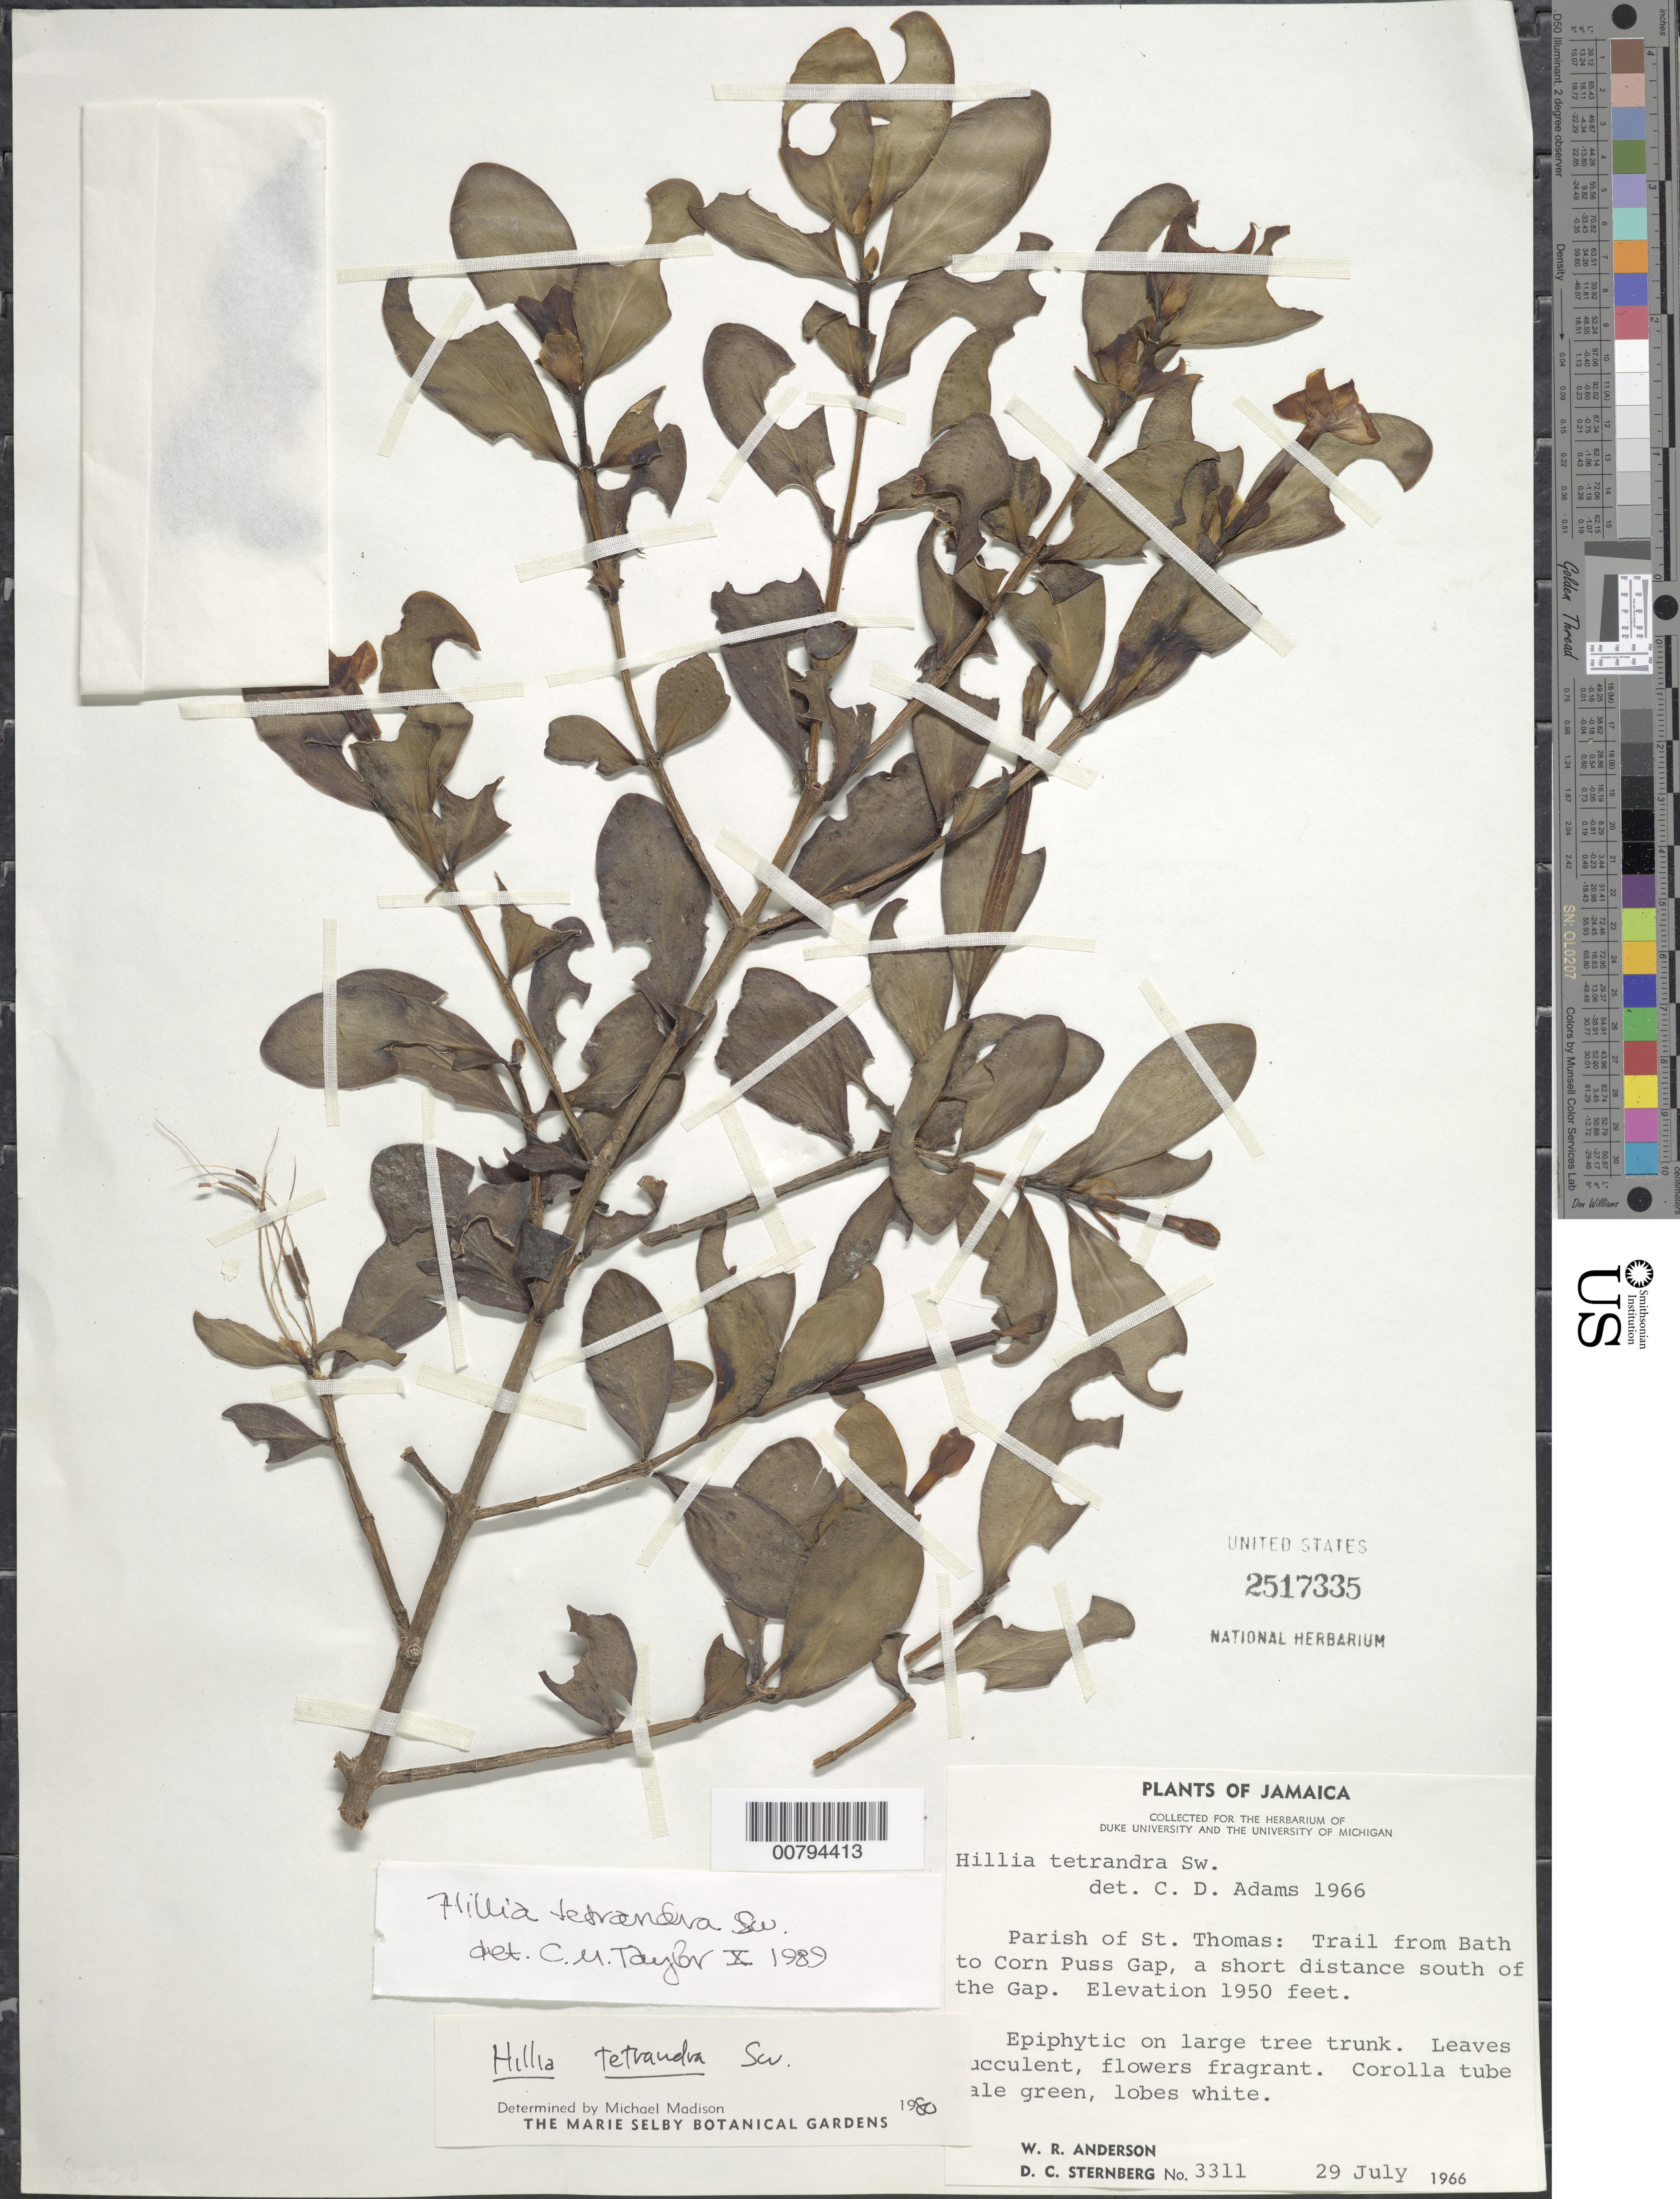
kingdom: Plantae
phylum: Tracheophyta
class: Magnoliopsida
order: Gentianales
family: Rubiaceae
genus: Hillia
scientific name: Hillia tetrandra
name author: Sw.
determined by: Adams, C. D.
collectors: W. R. Anderson & D. Sternberg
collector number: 3311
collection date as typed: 29 Jul 1966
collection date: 1966-07-29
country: Jamaica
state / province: Saint Thomas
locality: Trail from Bath to Corn Puss Gap, a short distance south of Gap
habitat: On large tree trunk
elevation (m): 594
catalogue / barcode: US 2517335